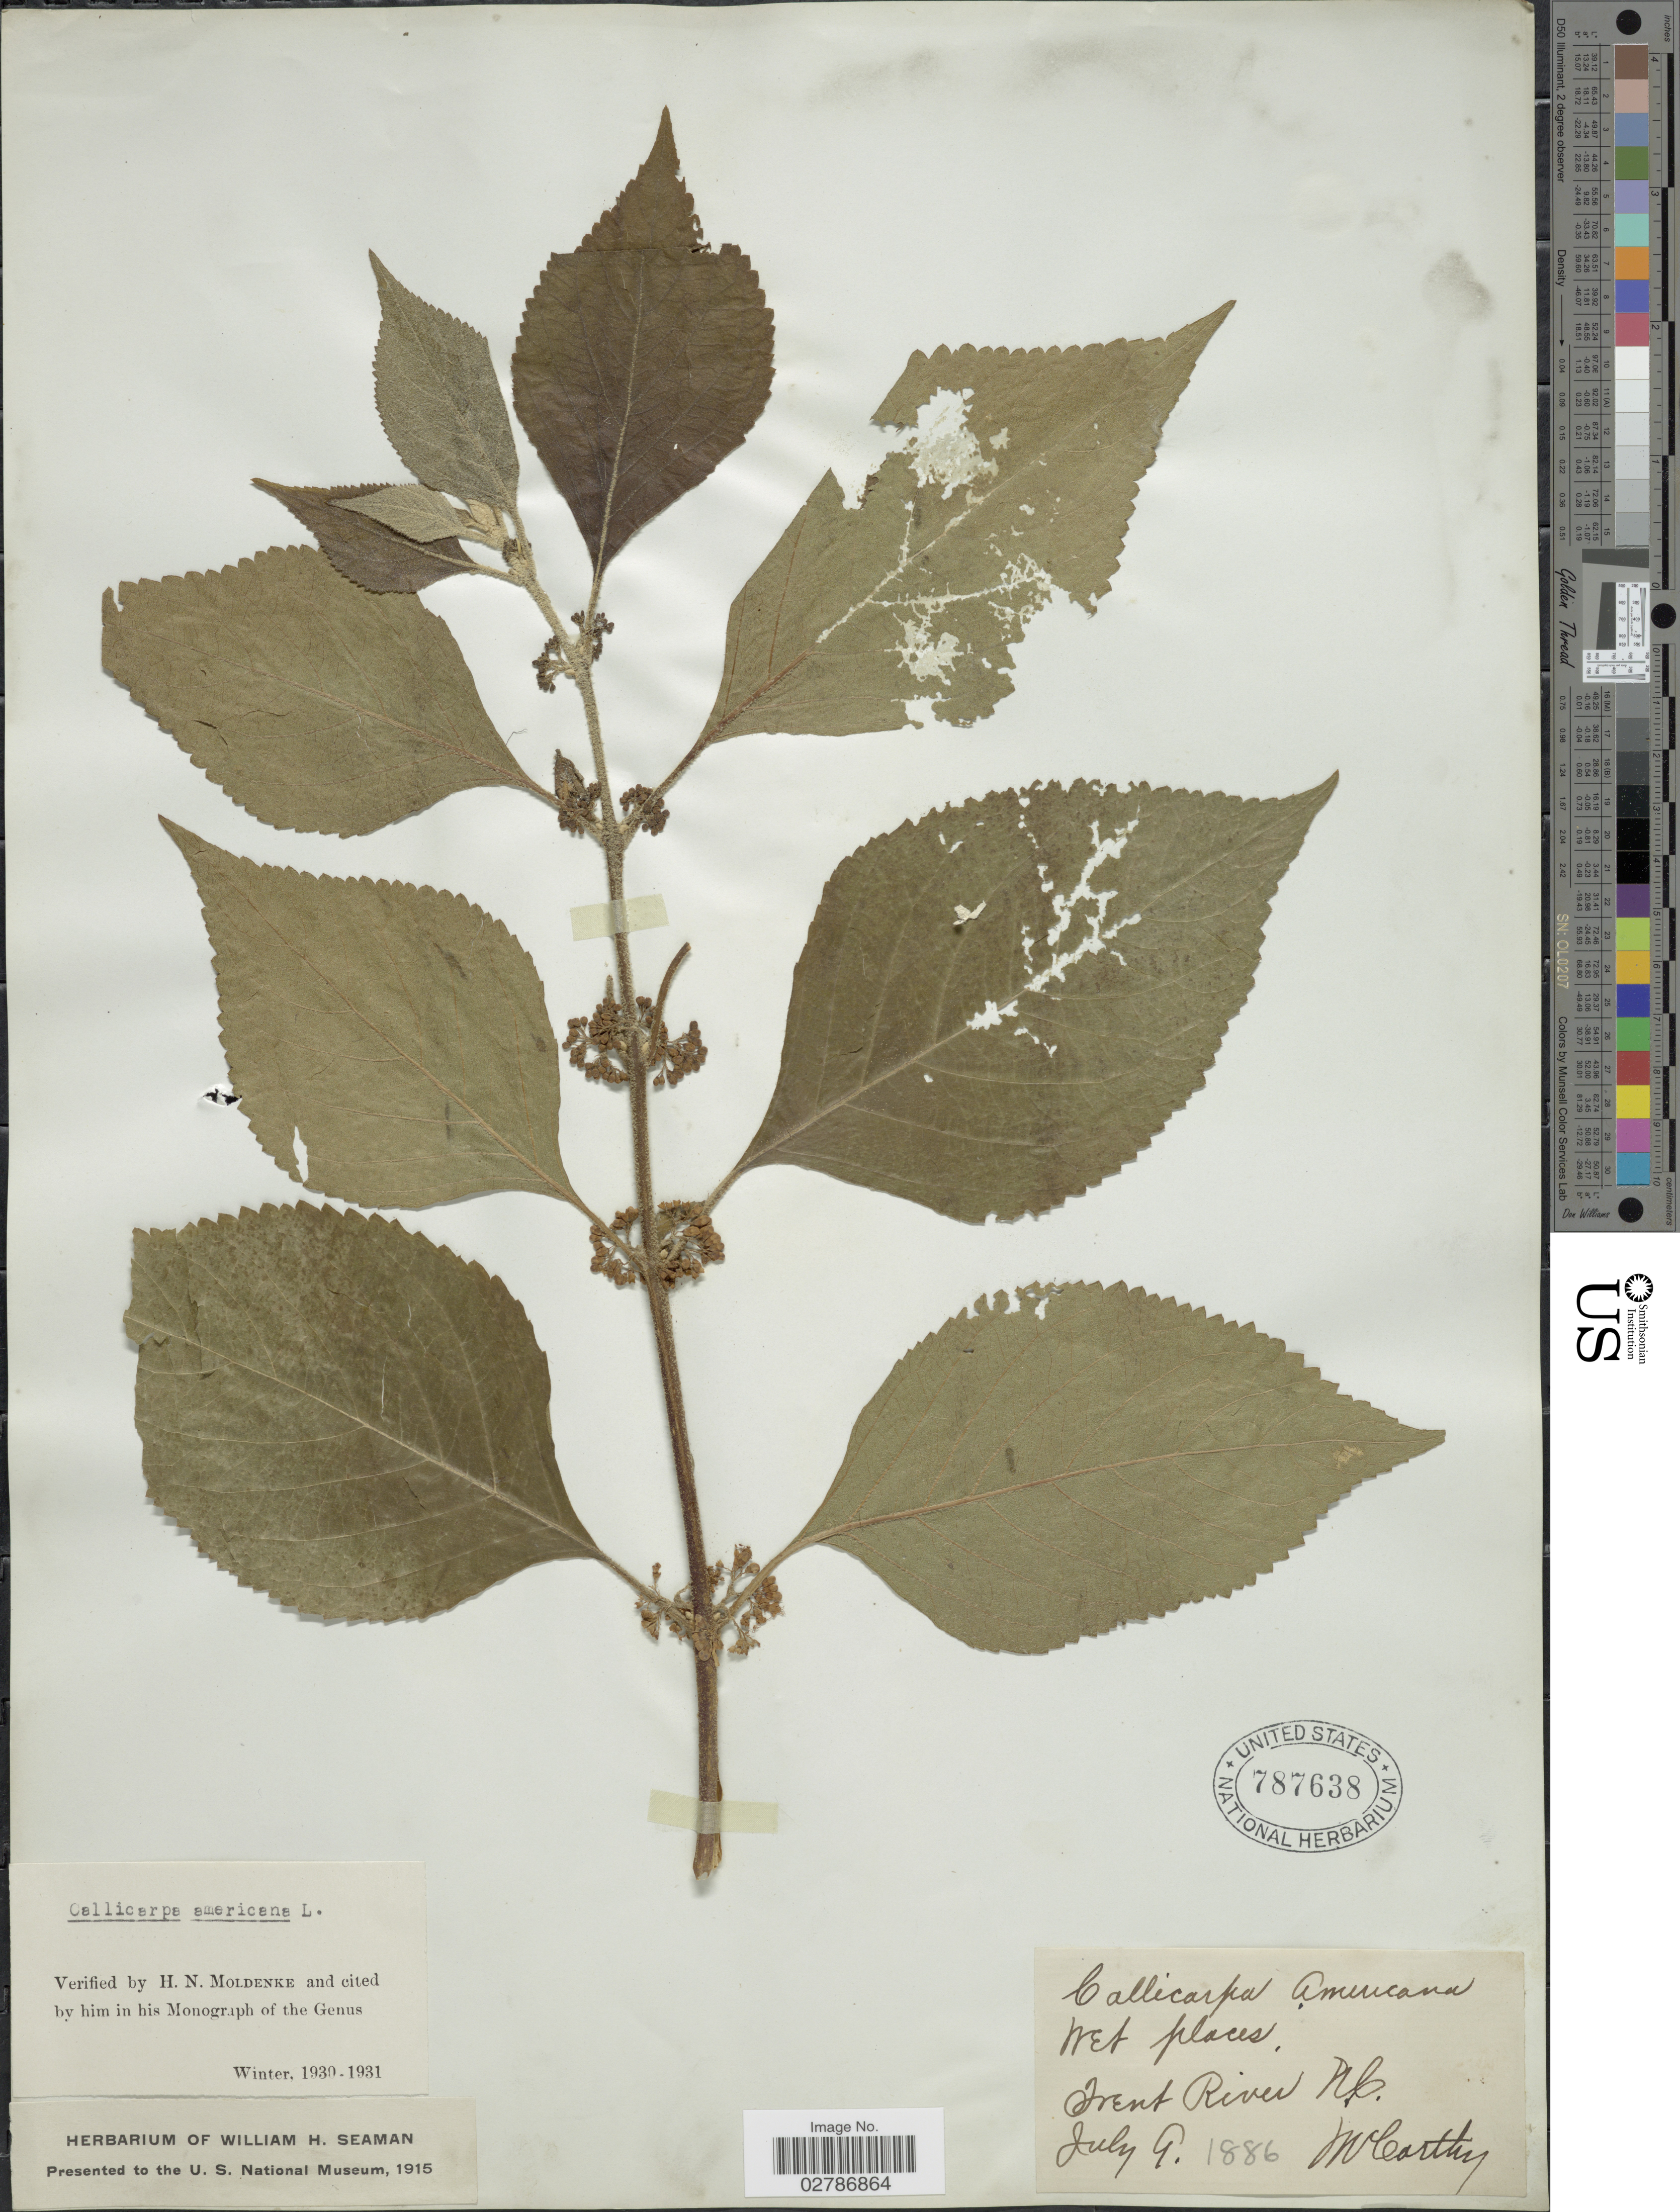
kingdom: Plantae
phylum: Tracheophyta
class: Magnoliopsida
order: Lamiales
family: Lamiaceae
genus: Callicarpa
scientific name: Callicarpa americana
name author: L.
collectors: -- McCarthy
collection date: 1886-07-09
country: United States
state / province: North Carolina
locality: Trent River.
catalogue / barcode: US 787638